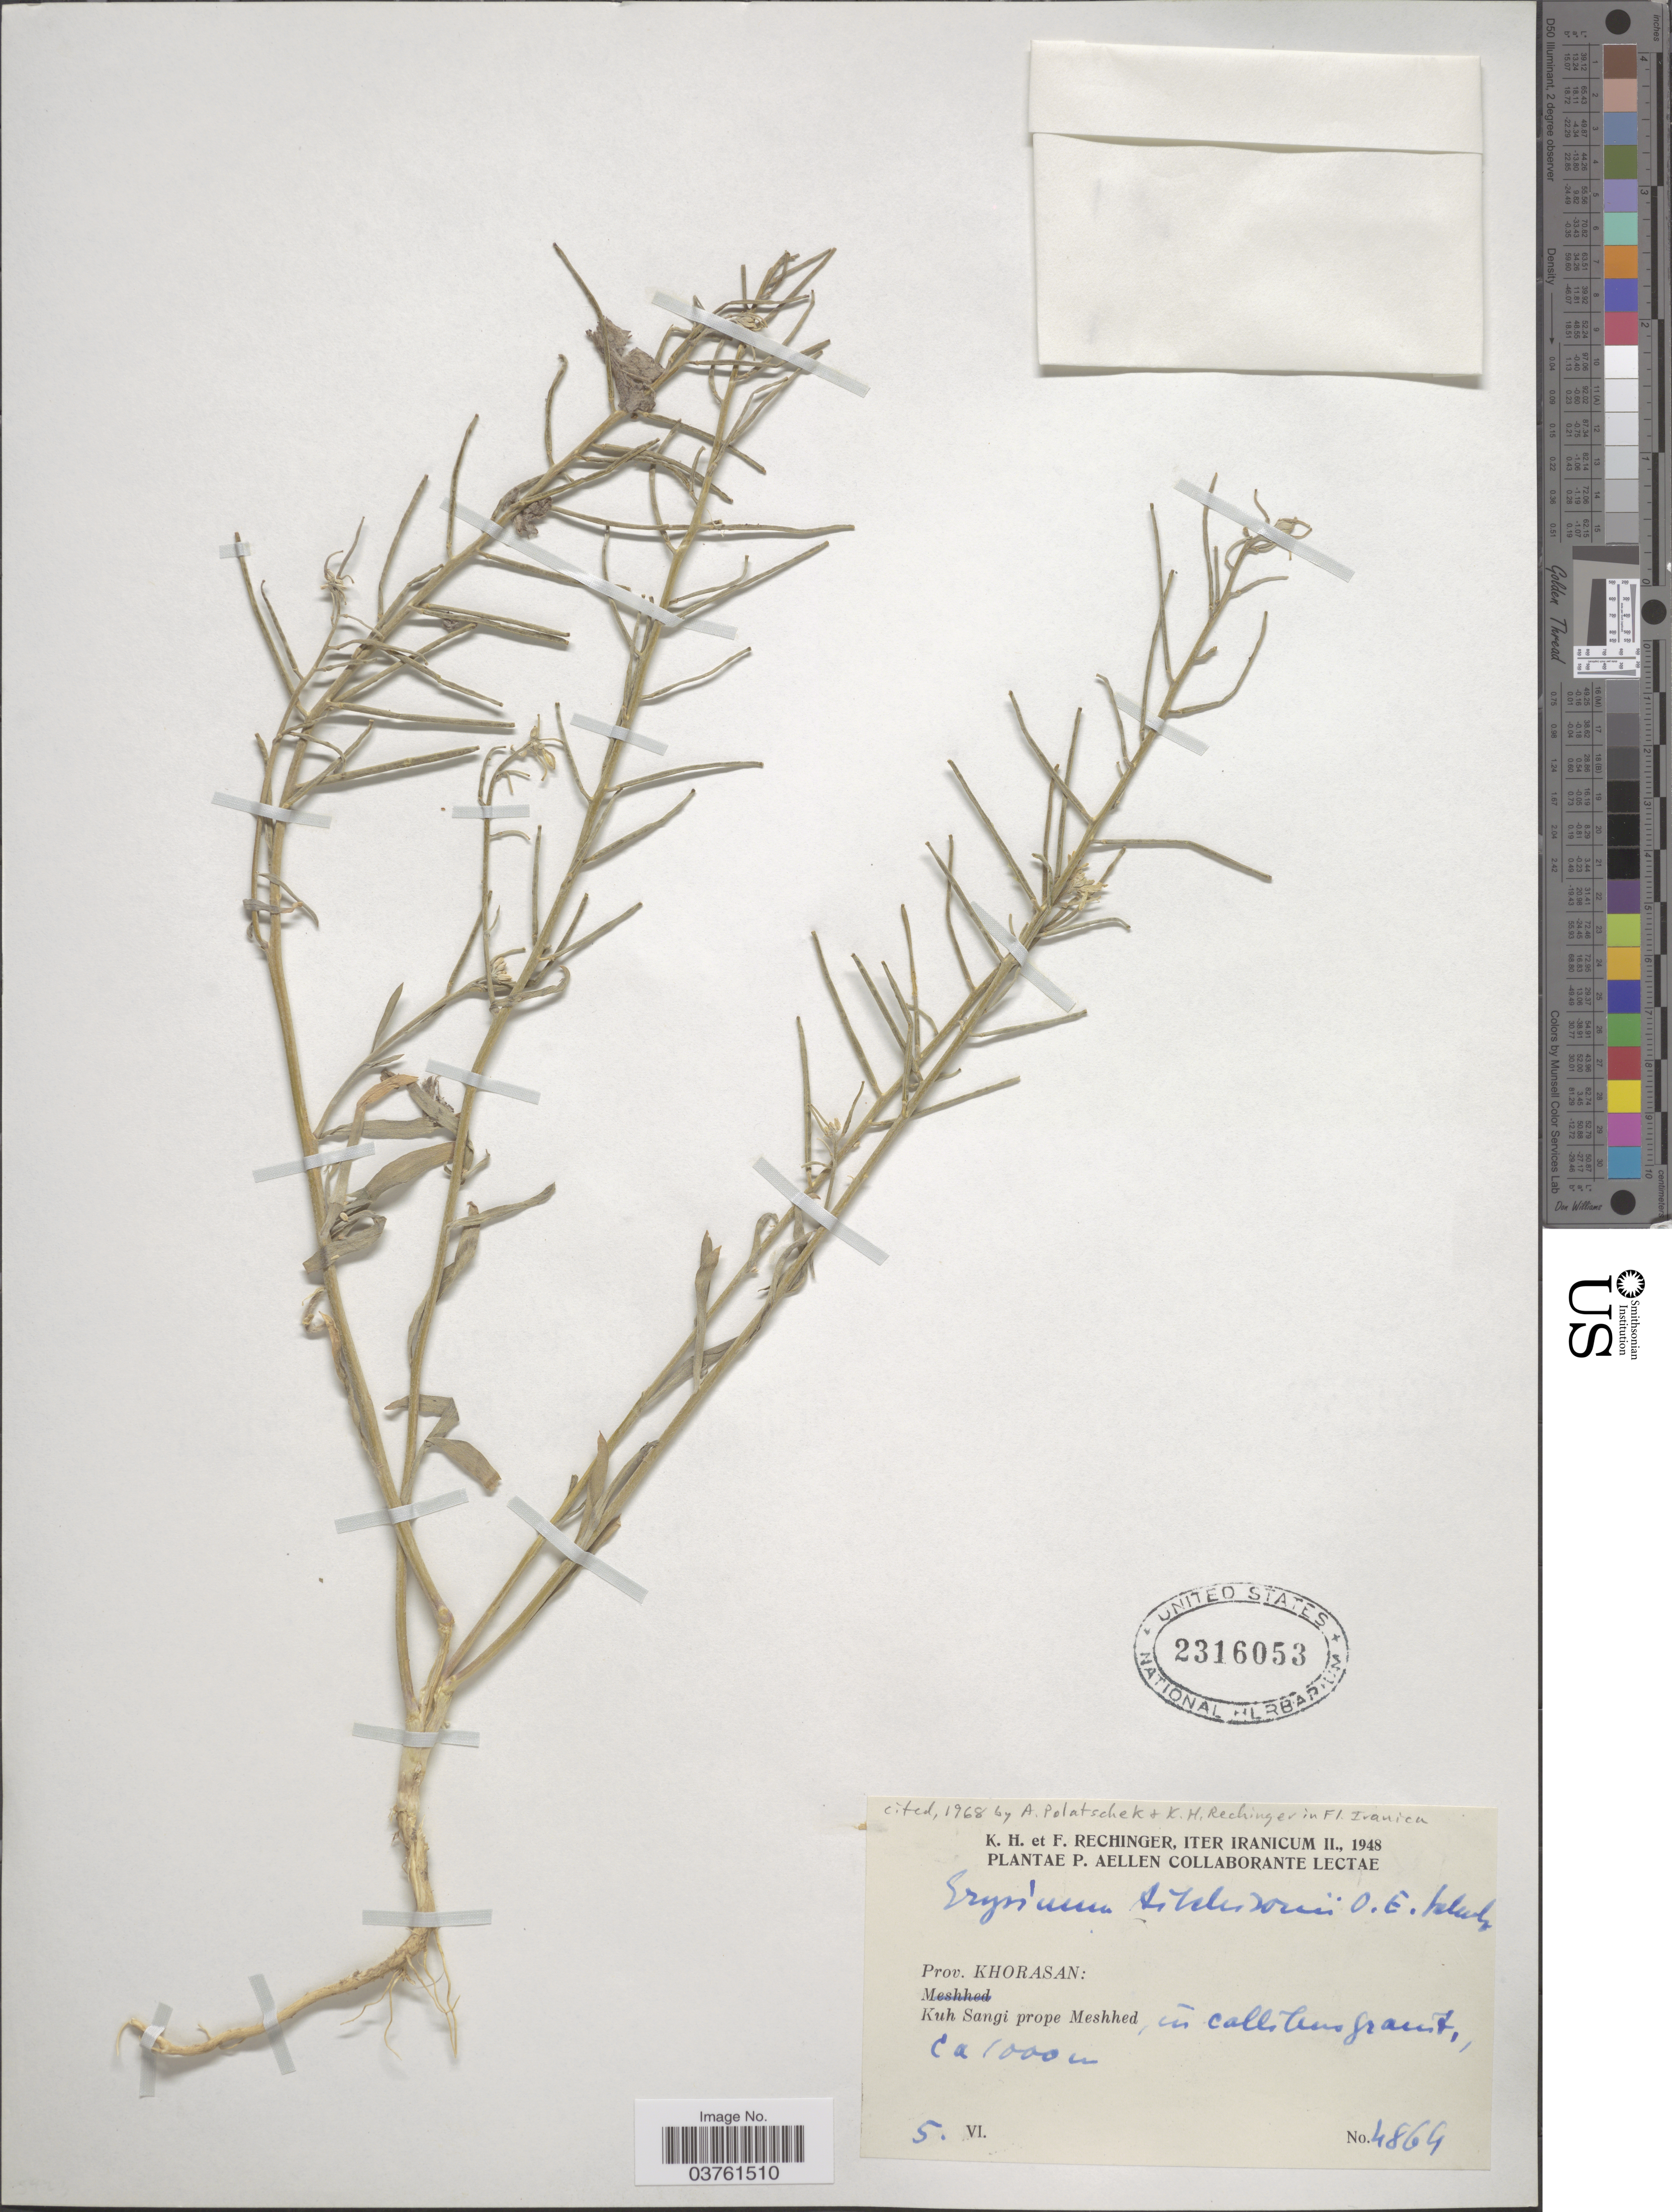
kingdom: Plantae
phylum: Tracheophyta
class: Magnoliopsida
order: Brassicales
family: Brassicaceae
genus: Erysimum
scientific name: Erysimum aitchisonii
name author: O.E. Schulz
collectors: K. H. Rechinger, F. Rechinger & P. Aellen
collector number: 4869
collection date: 1948-06-05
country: Iran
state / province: Khorasan [obsolete]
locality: Iter Iranicum II. Prov. Khorasan: Kuh Sangi prope Meshhed, in collibus granit [interpreted].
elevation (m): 1000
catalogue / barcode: US 2316053